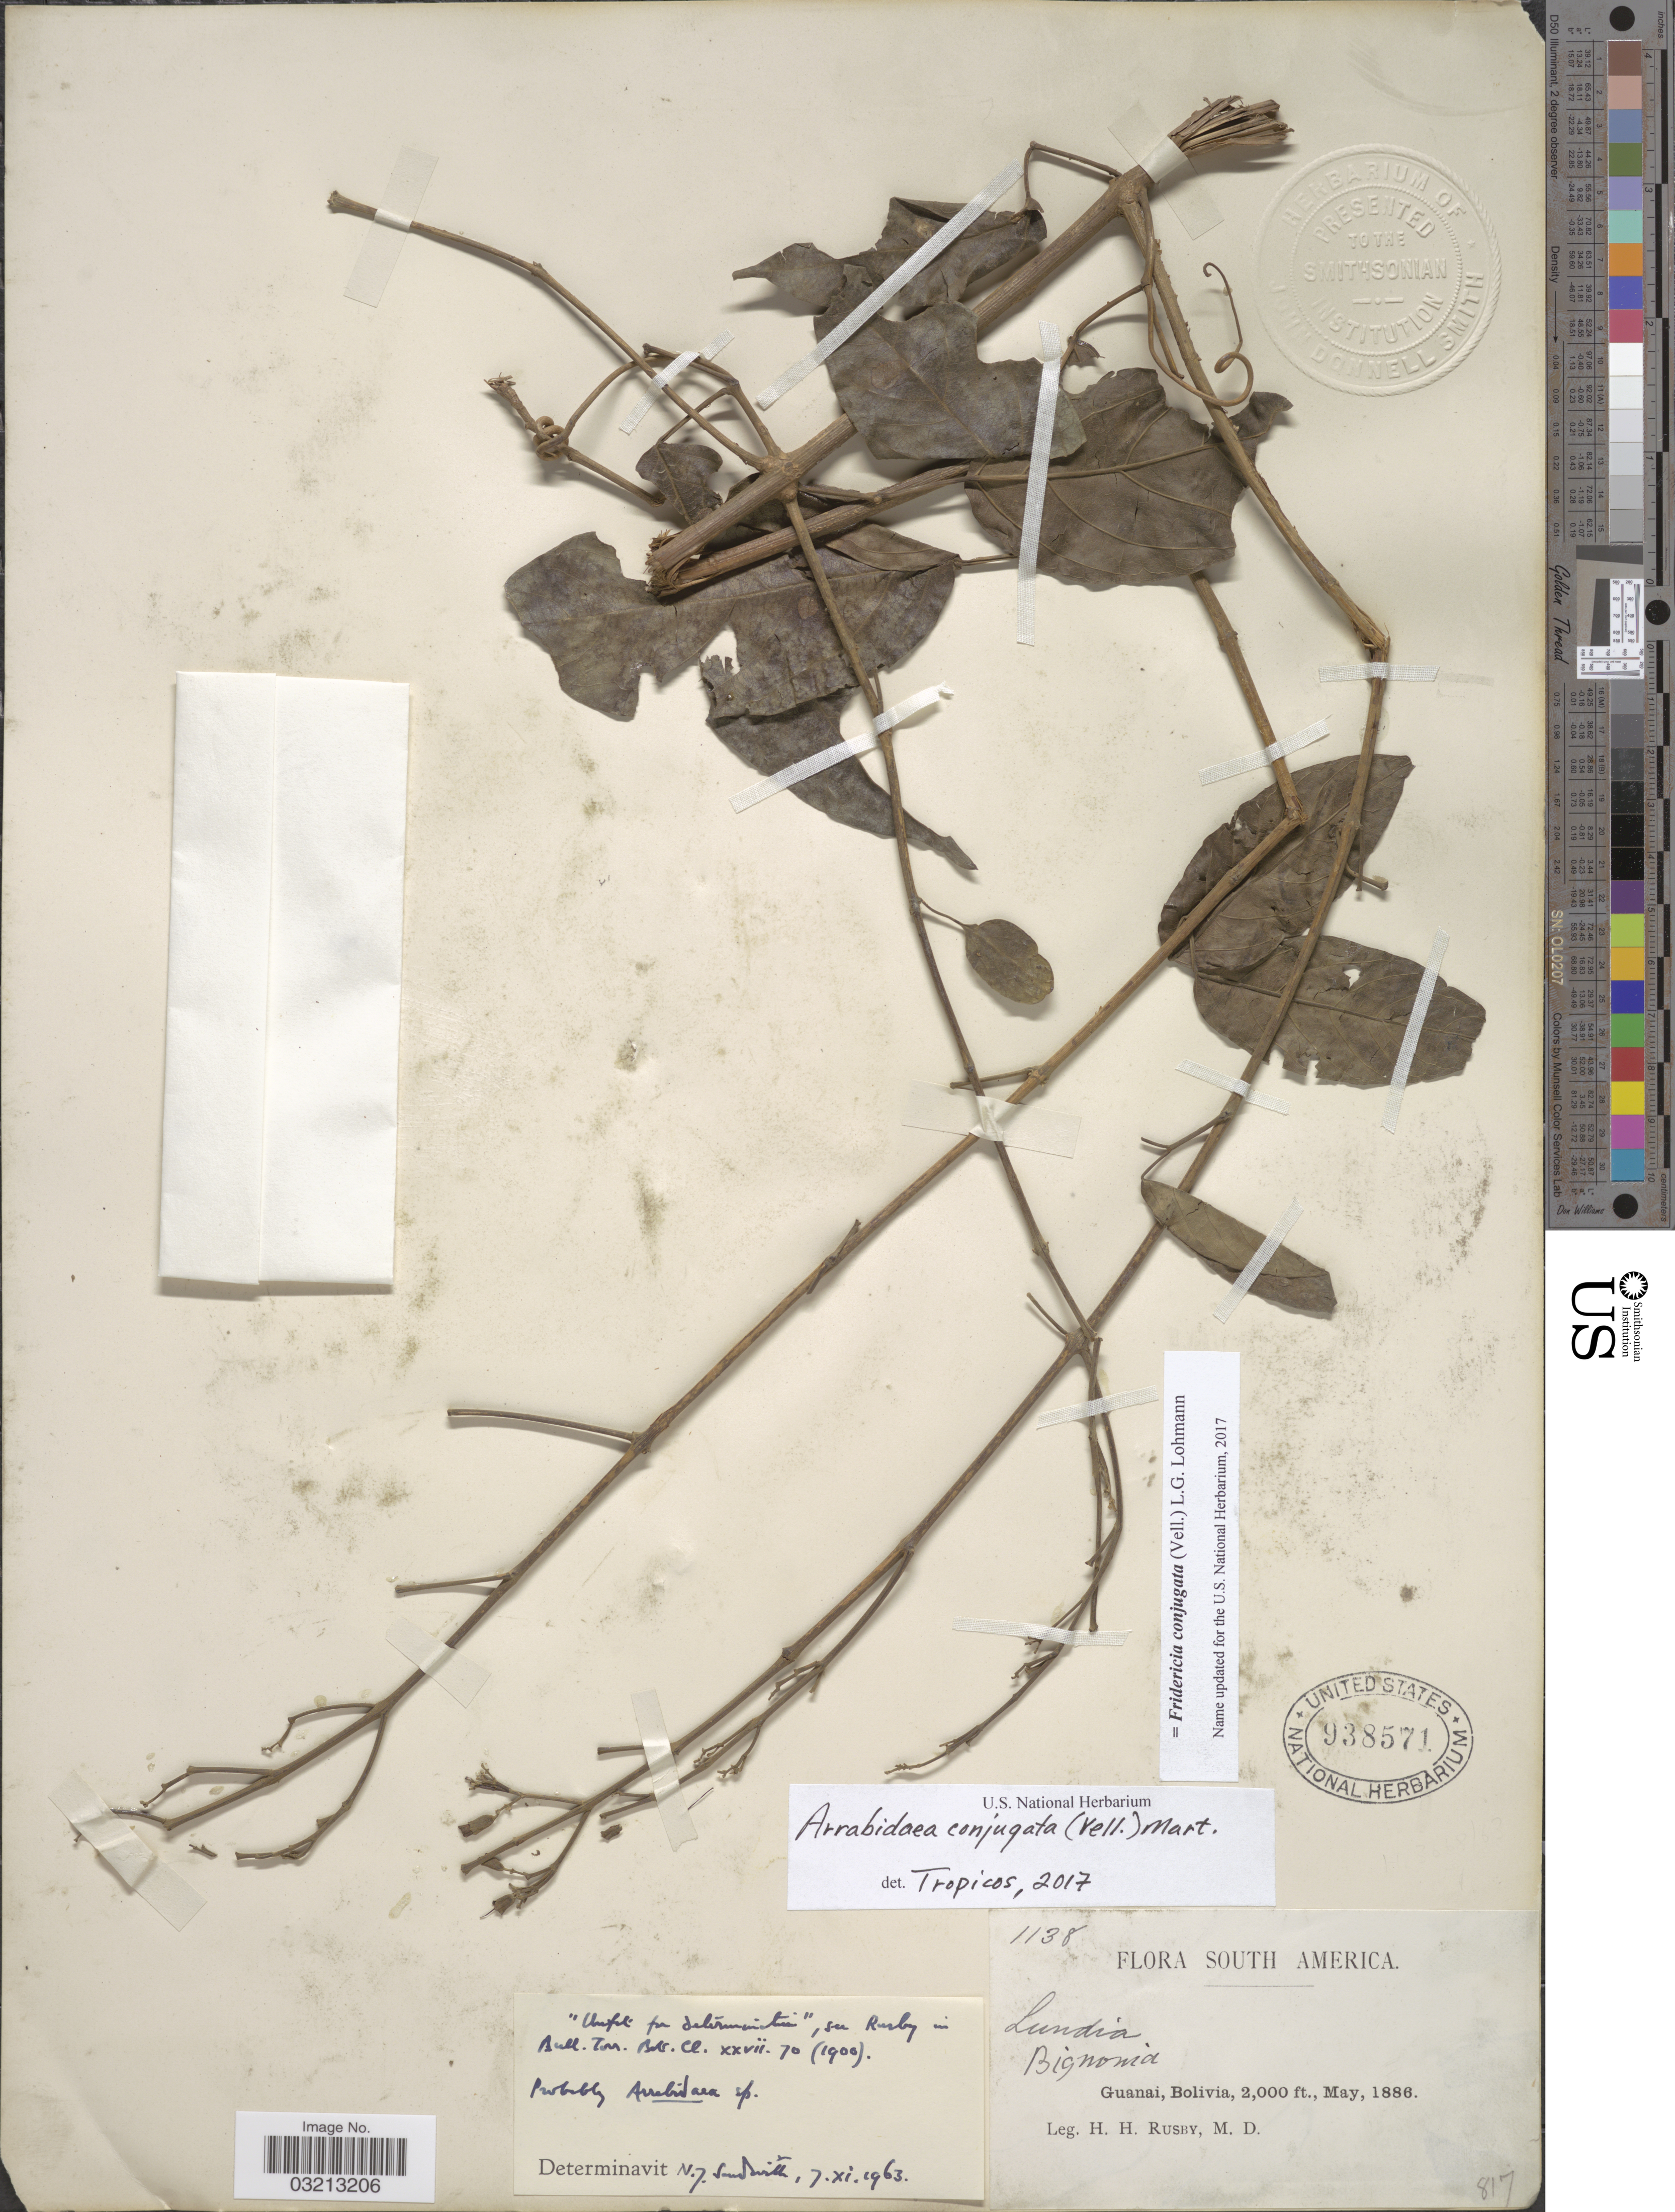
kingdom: Plantae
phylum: Tracheophyta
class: Magnoliopsida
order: Lamiales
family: Bignoniaceae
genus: Fridericia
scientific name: Fridericia conjugata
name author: (Vell.) L.G. Lohmann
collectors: H. H. Rusby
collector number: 1138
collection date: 1886-05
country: Bolivia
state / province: La Páz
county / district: Larecaja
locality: Guanay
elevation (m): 610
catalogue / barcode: US 938571